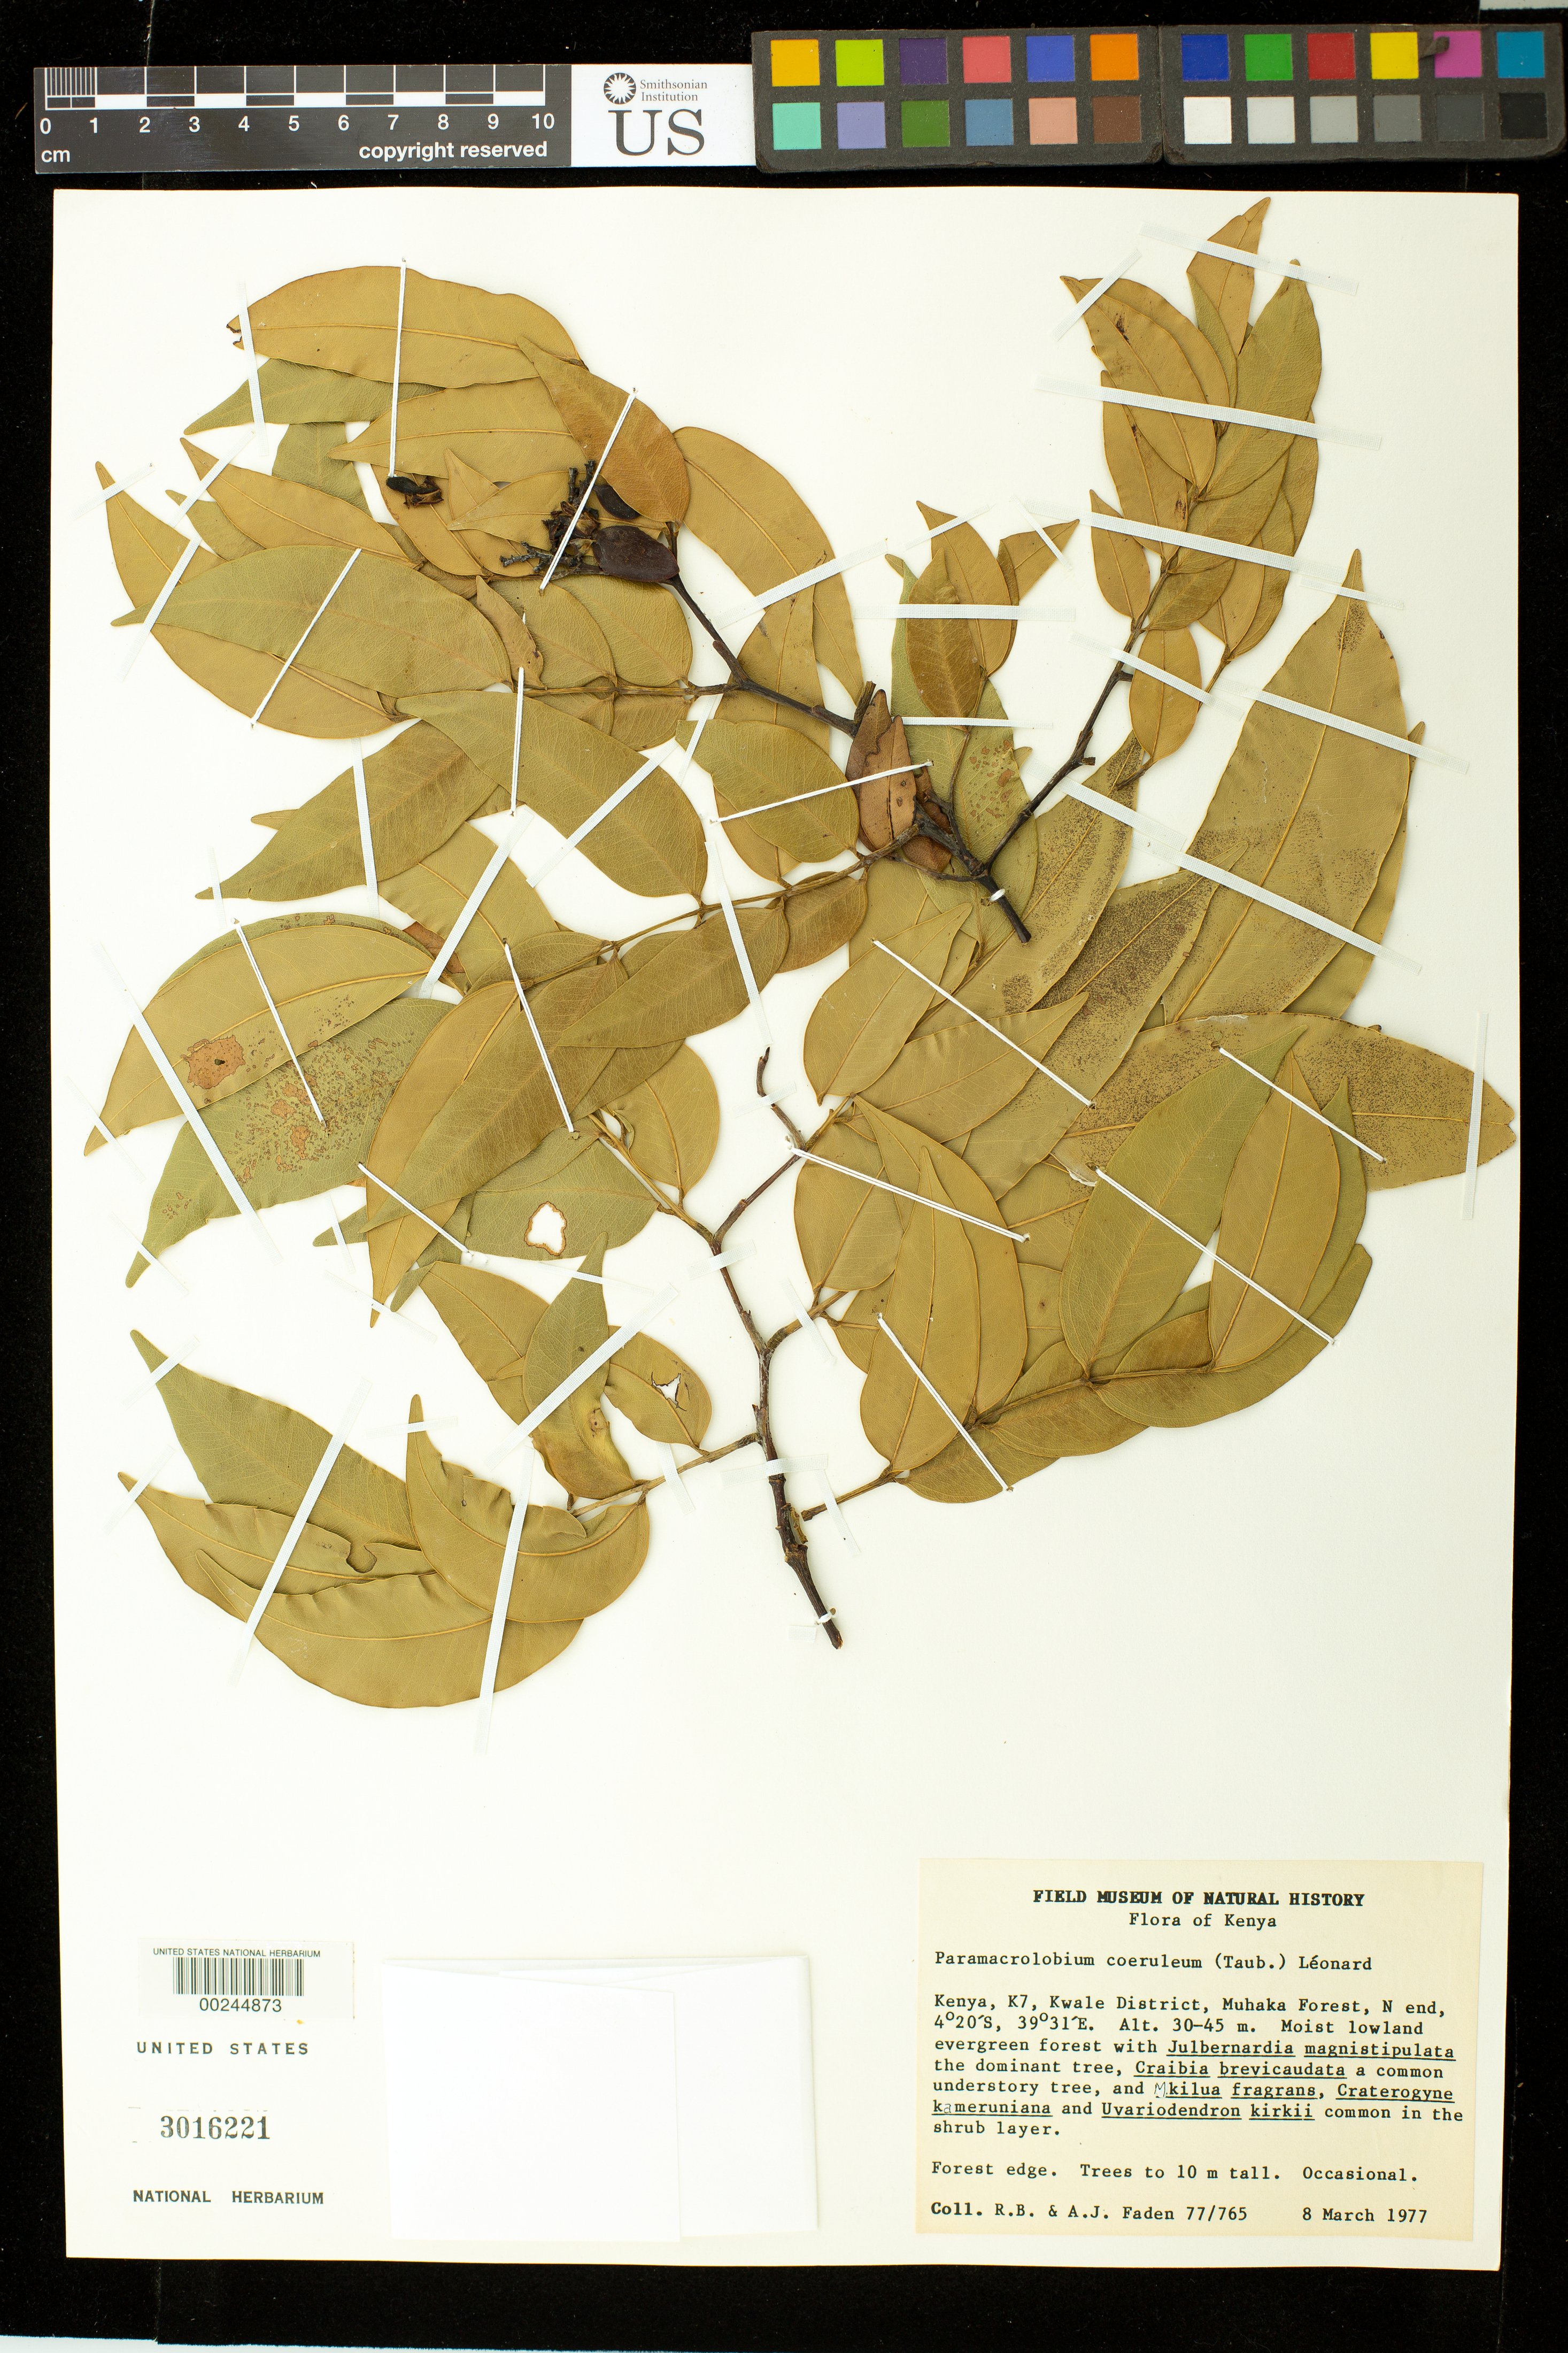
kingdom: Plantae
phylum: Tracheophyta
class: Magnoliopsida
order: Fabales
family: Fabaceae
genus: Macrolobium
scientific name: Macrolobium coeruleum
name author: (Taub.) Harms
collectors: R. B. Faden & A. J. Faden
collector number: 77/765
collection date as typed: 08 Mar 1977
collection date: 1977-03-08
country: Kenya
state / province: Kwale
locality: Muhaka forest, n end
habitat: Moist lowland evergreen forest; common in the shrub layer; forest edge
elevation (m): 30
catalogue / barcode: US 3016221